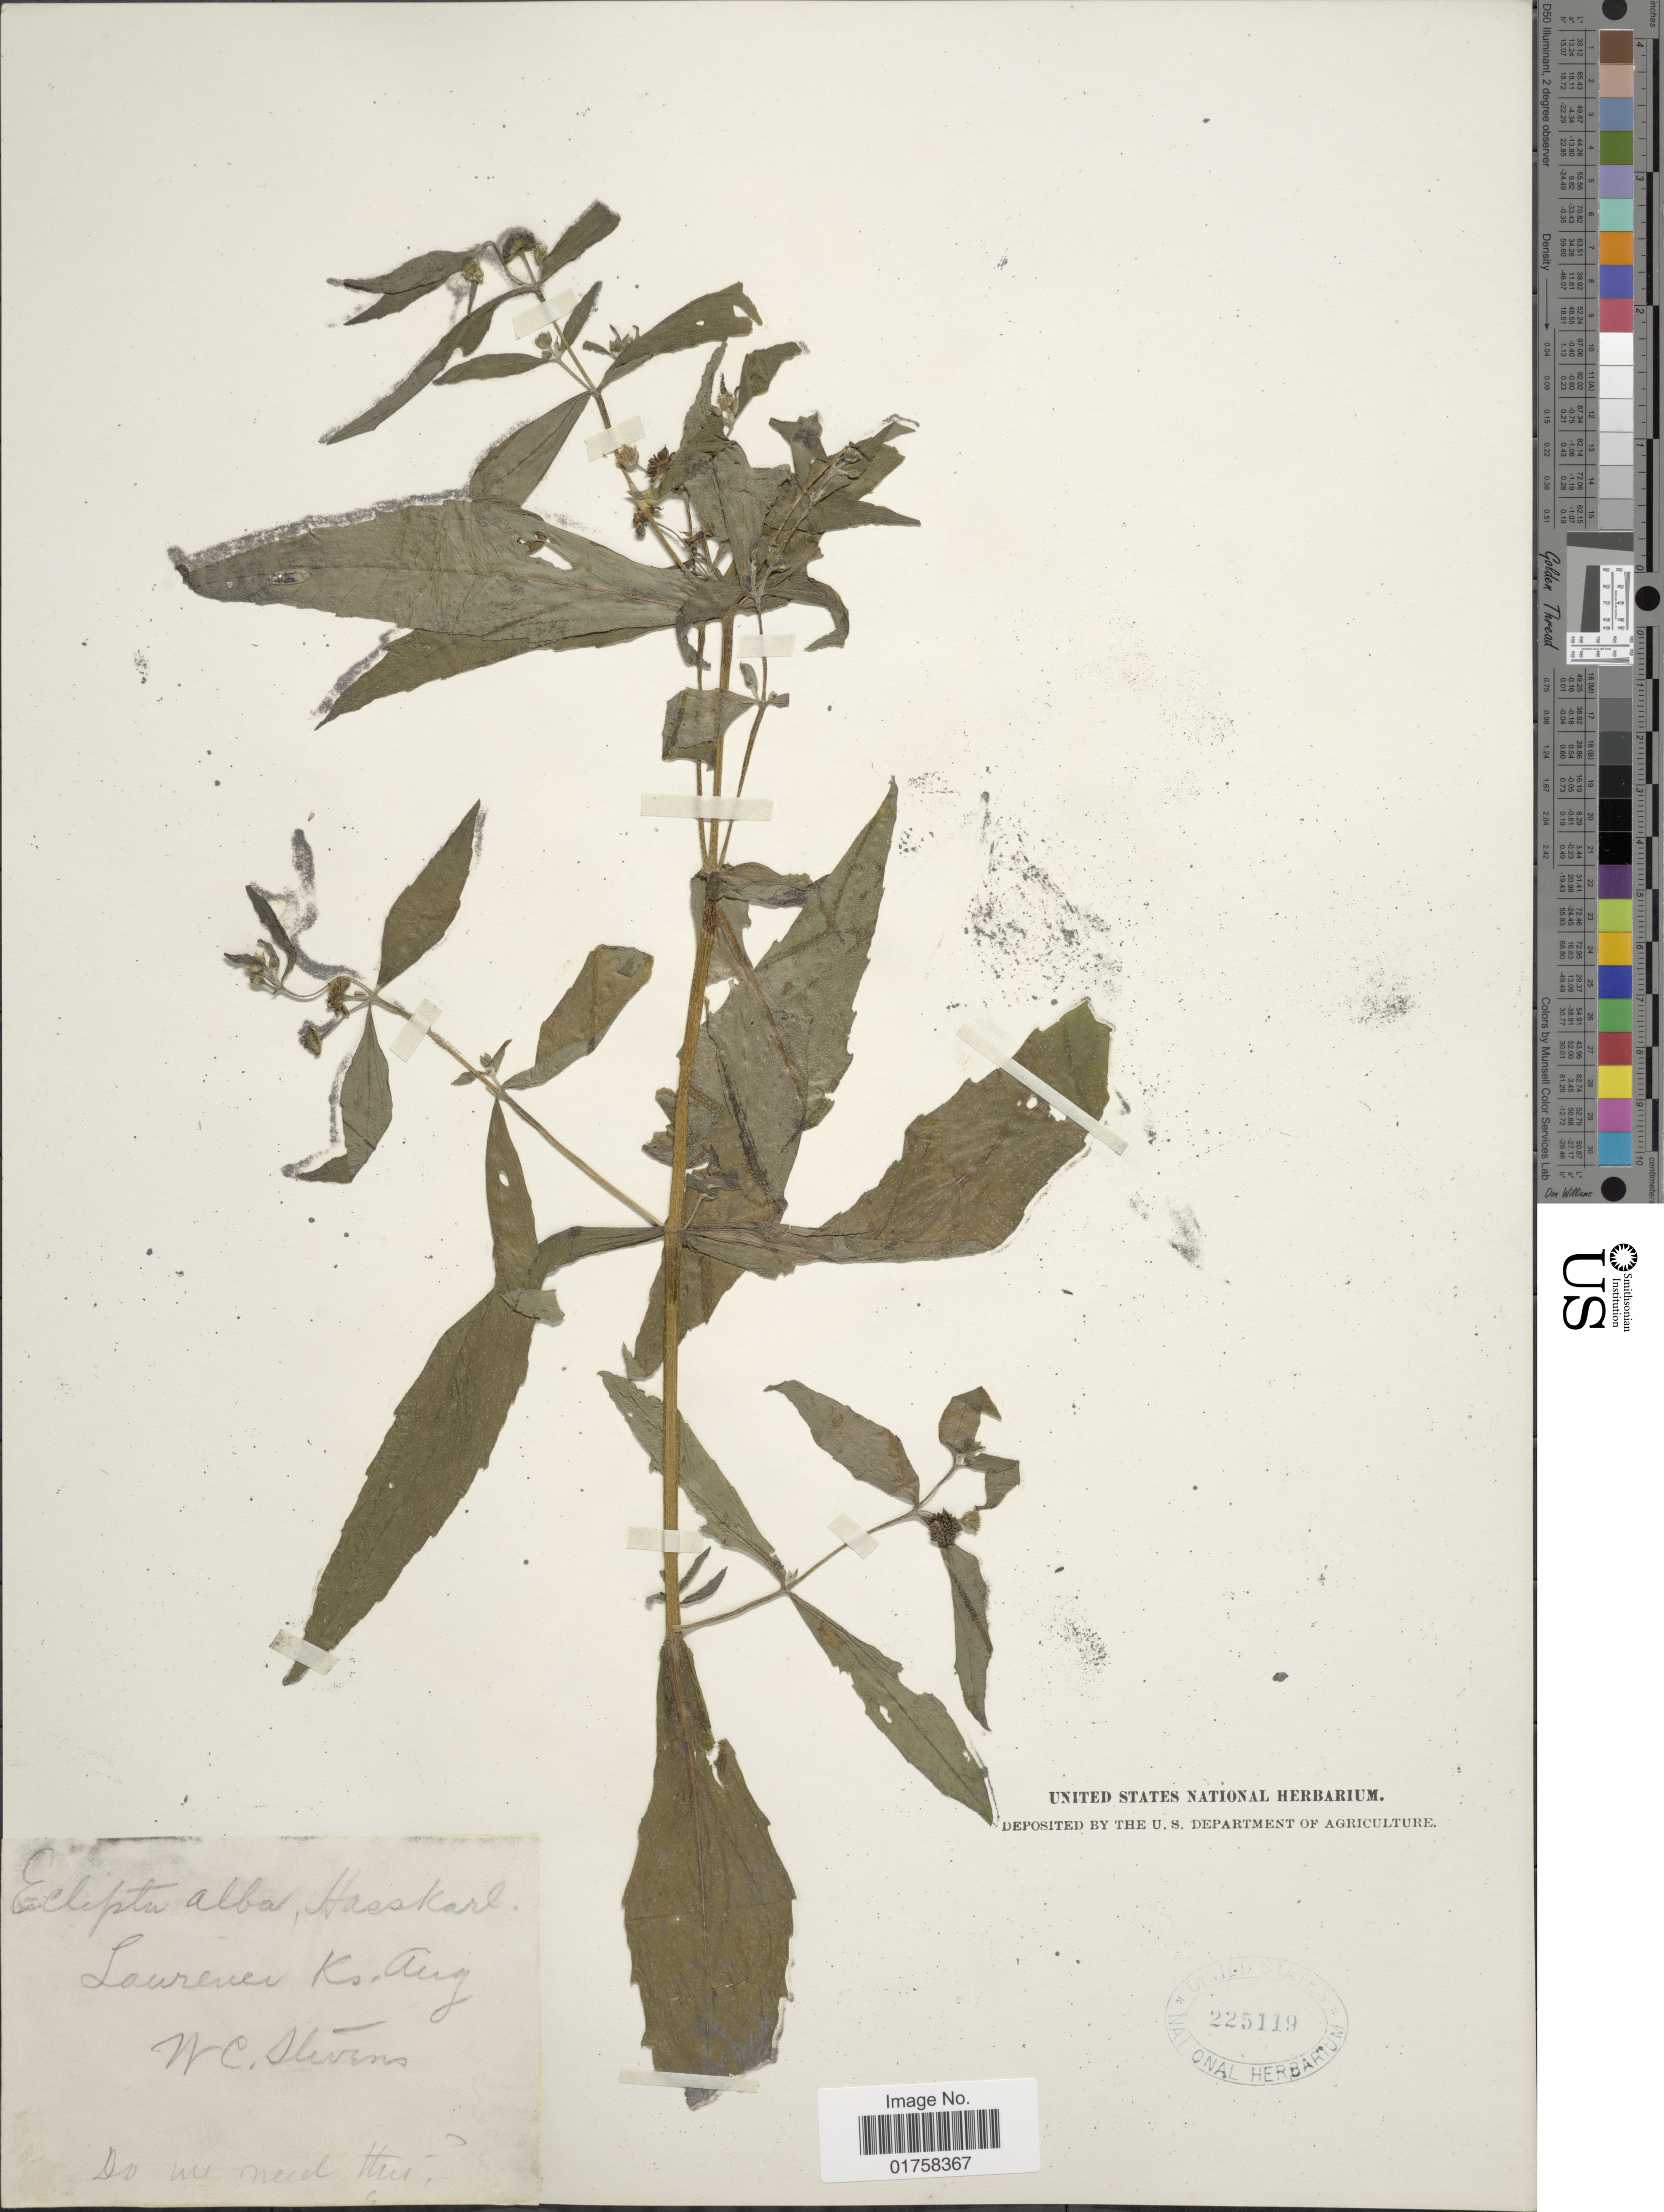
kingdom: Plantae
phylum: Tracheophyta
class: Magnoliopsida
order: Asterales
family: Asteraceae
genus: Eclipta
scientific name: Eclipta alba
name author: (L.) Hassk.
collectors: W. C. Stevens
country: United States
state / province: Kansas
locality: Lawrence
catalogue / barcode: US 225119